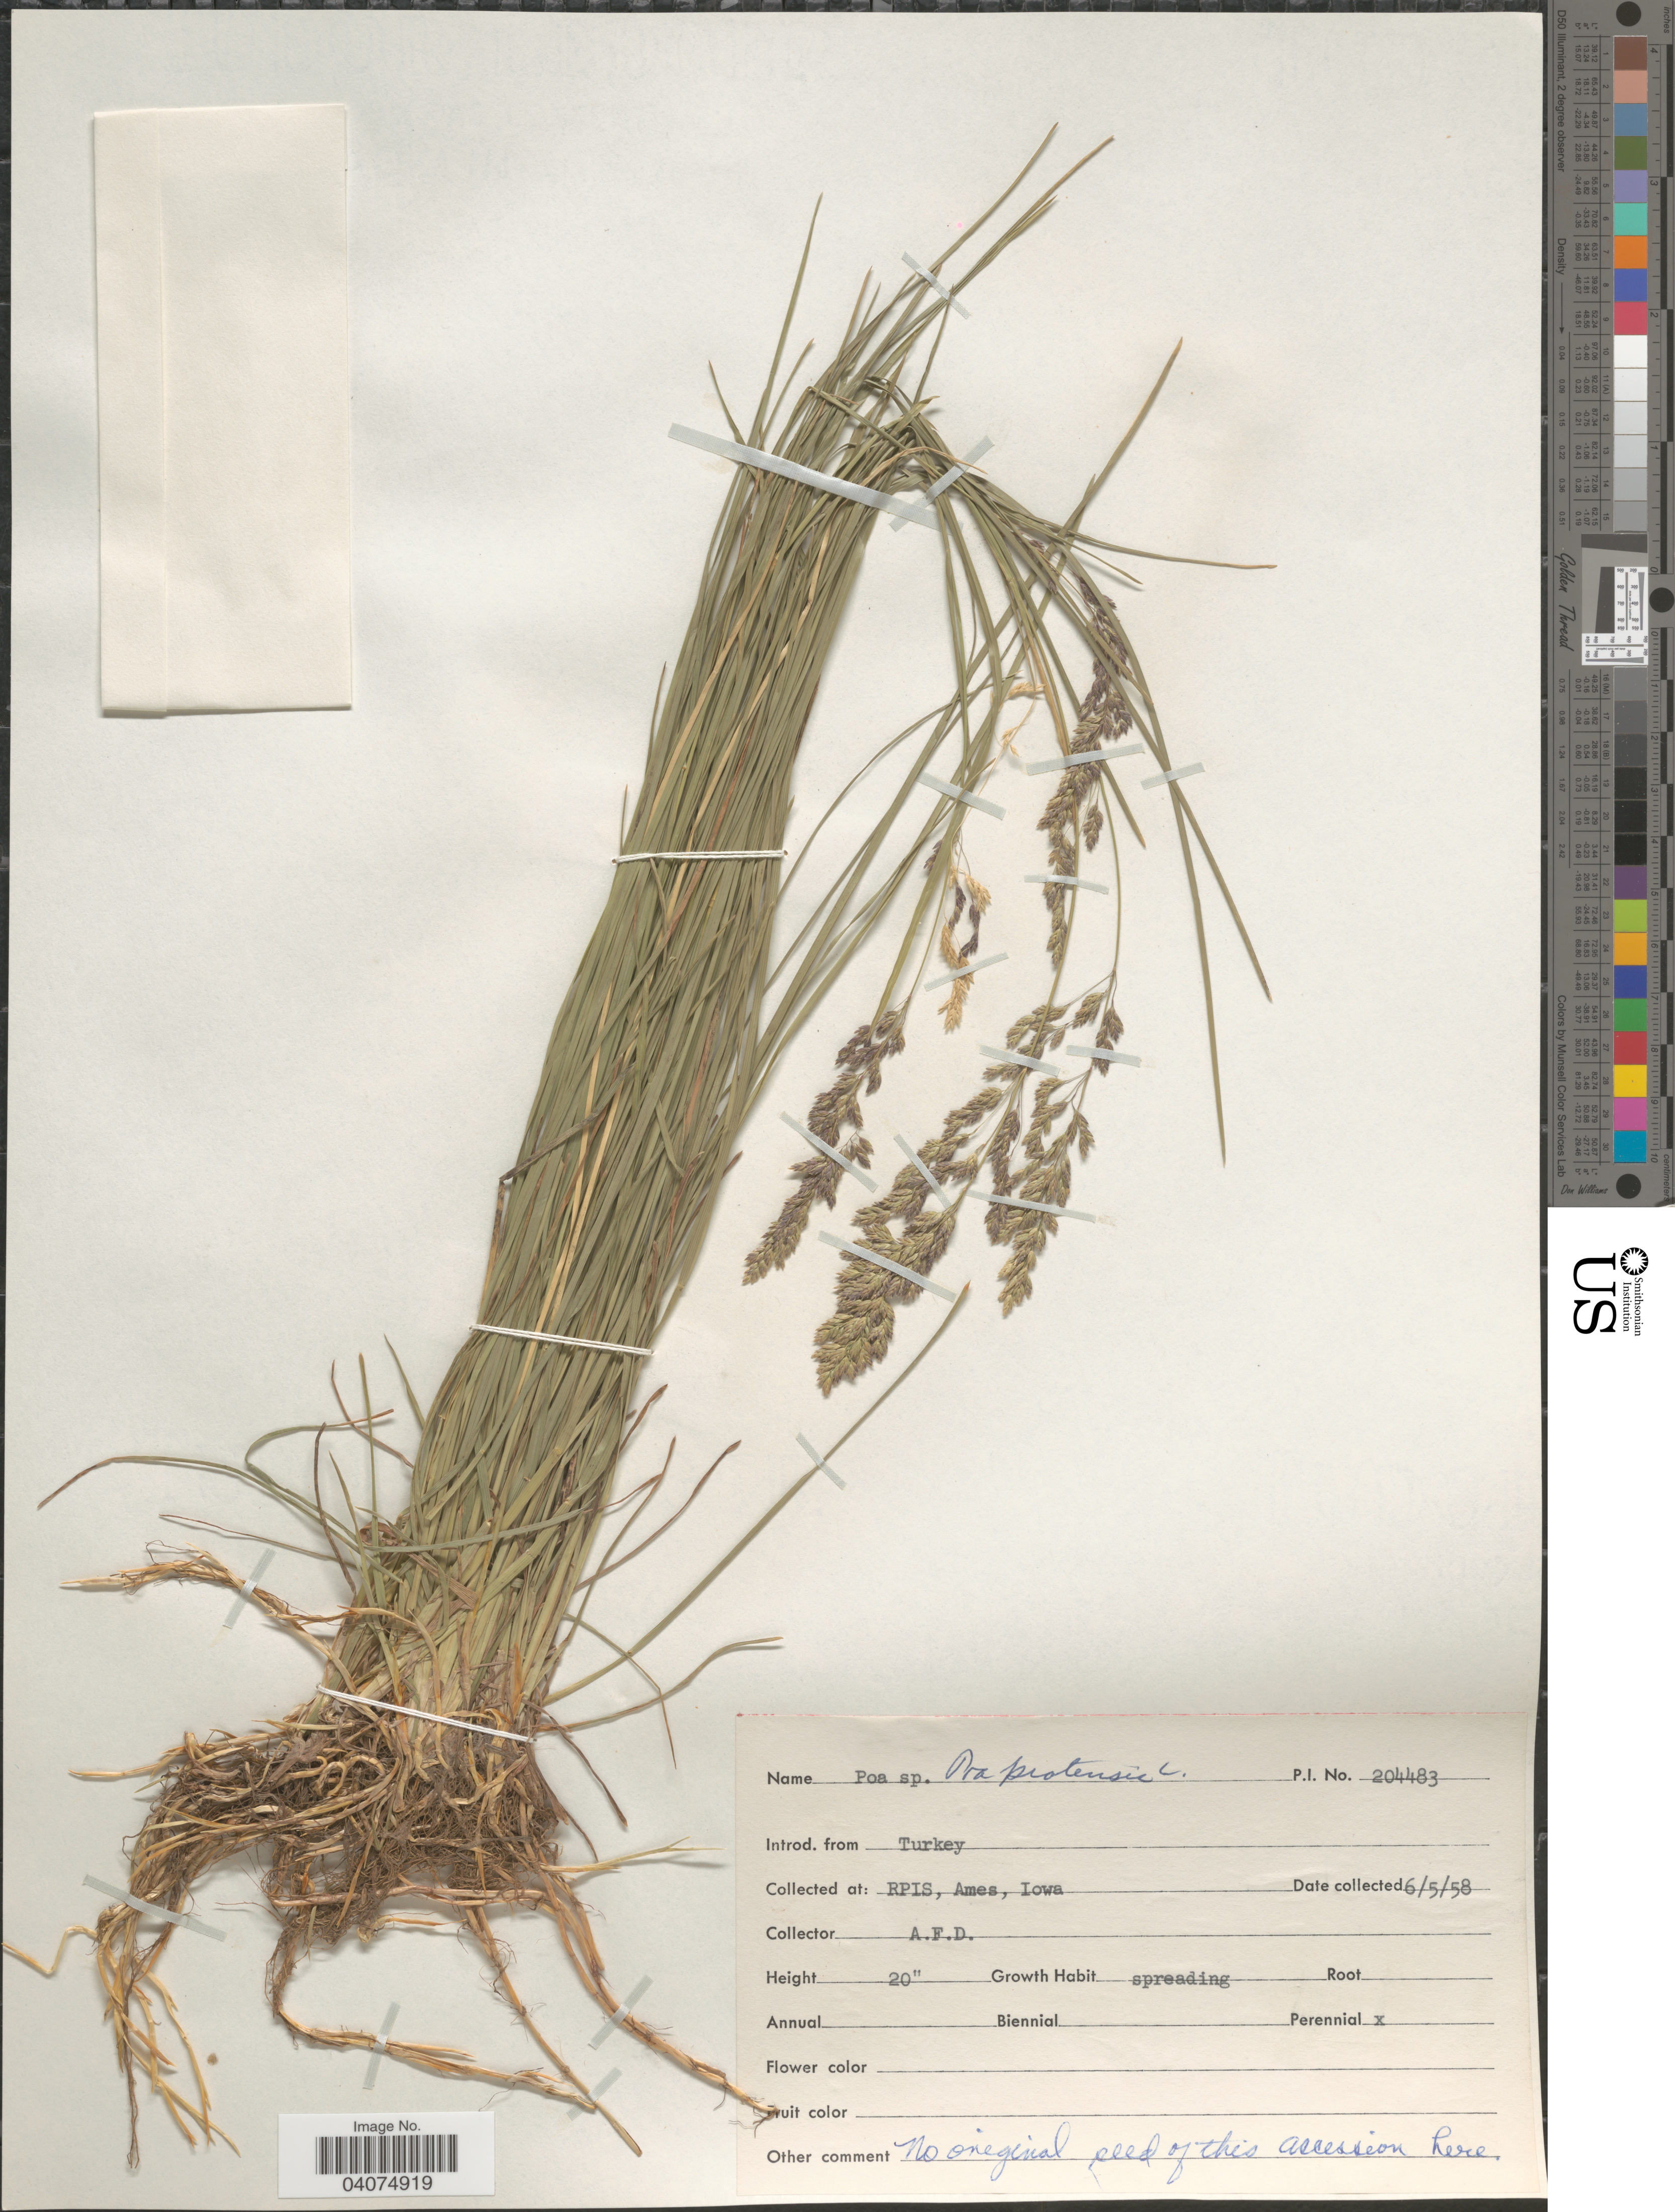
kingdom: Plantae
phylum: Tracheophyta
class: Liliopsida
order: Poales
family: Poaceae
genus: Poa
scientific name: Poa pratensis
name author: L.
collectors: A. D.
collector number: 204483?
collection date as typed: Transcribed d/m/y: 5/6/58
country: United States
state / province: Iowa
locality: RPIS, Ames.